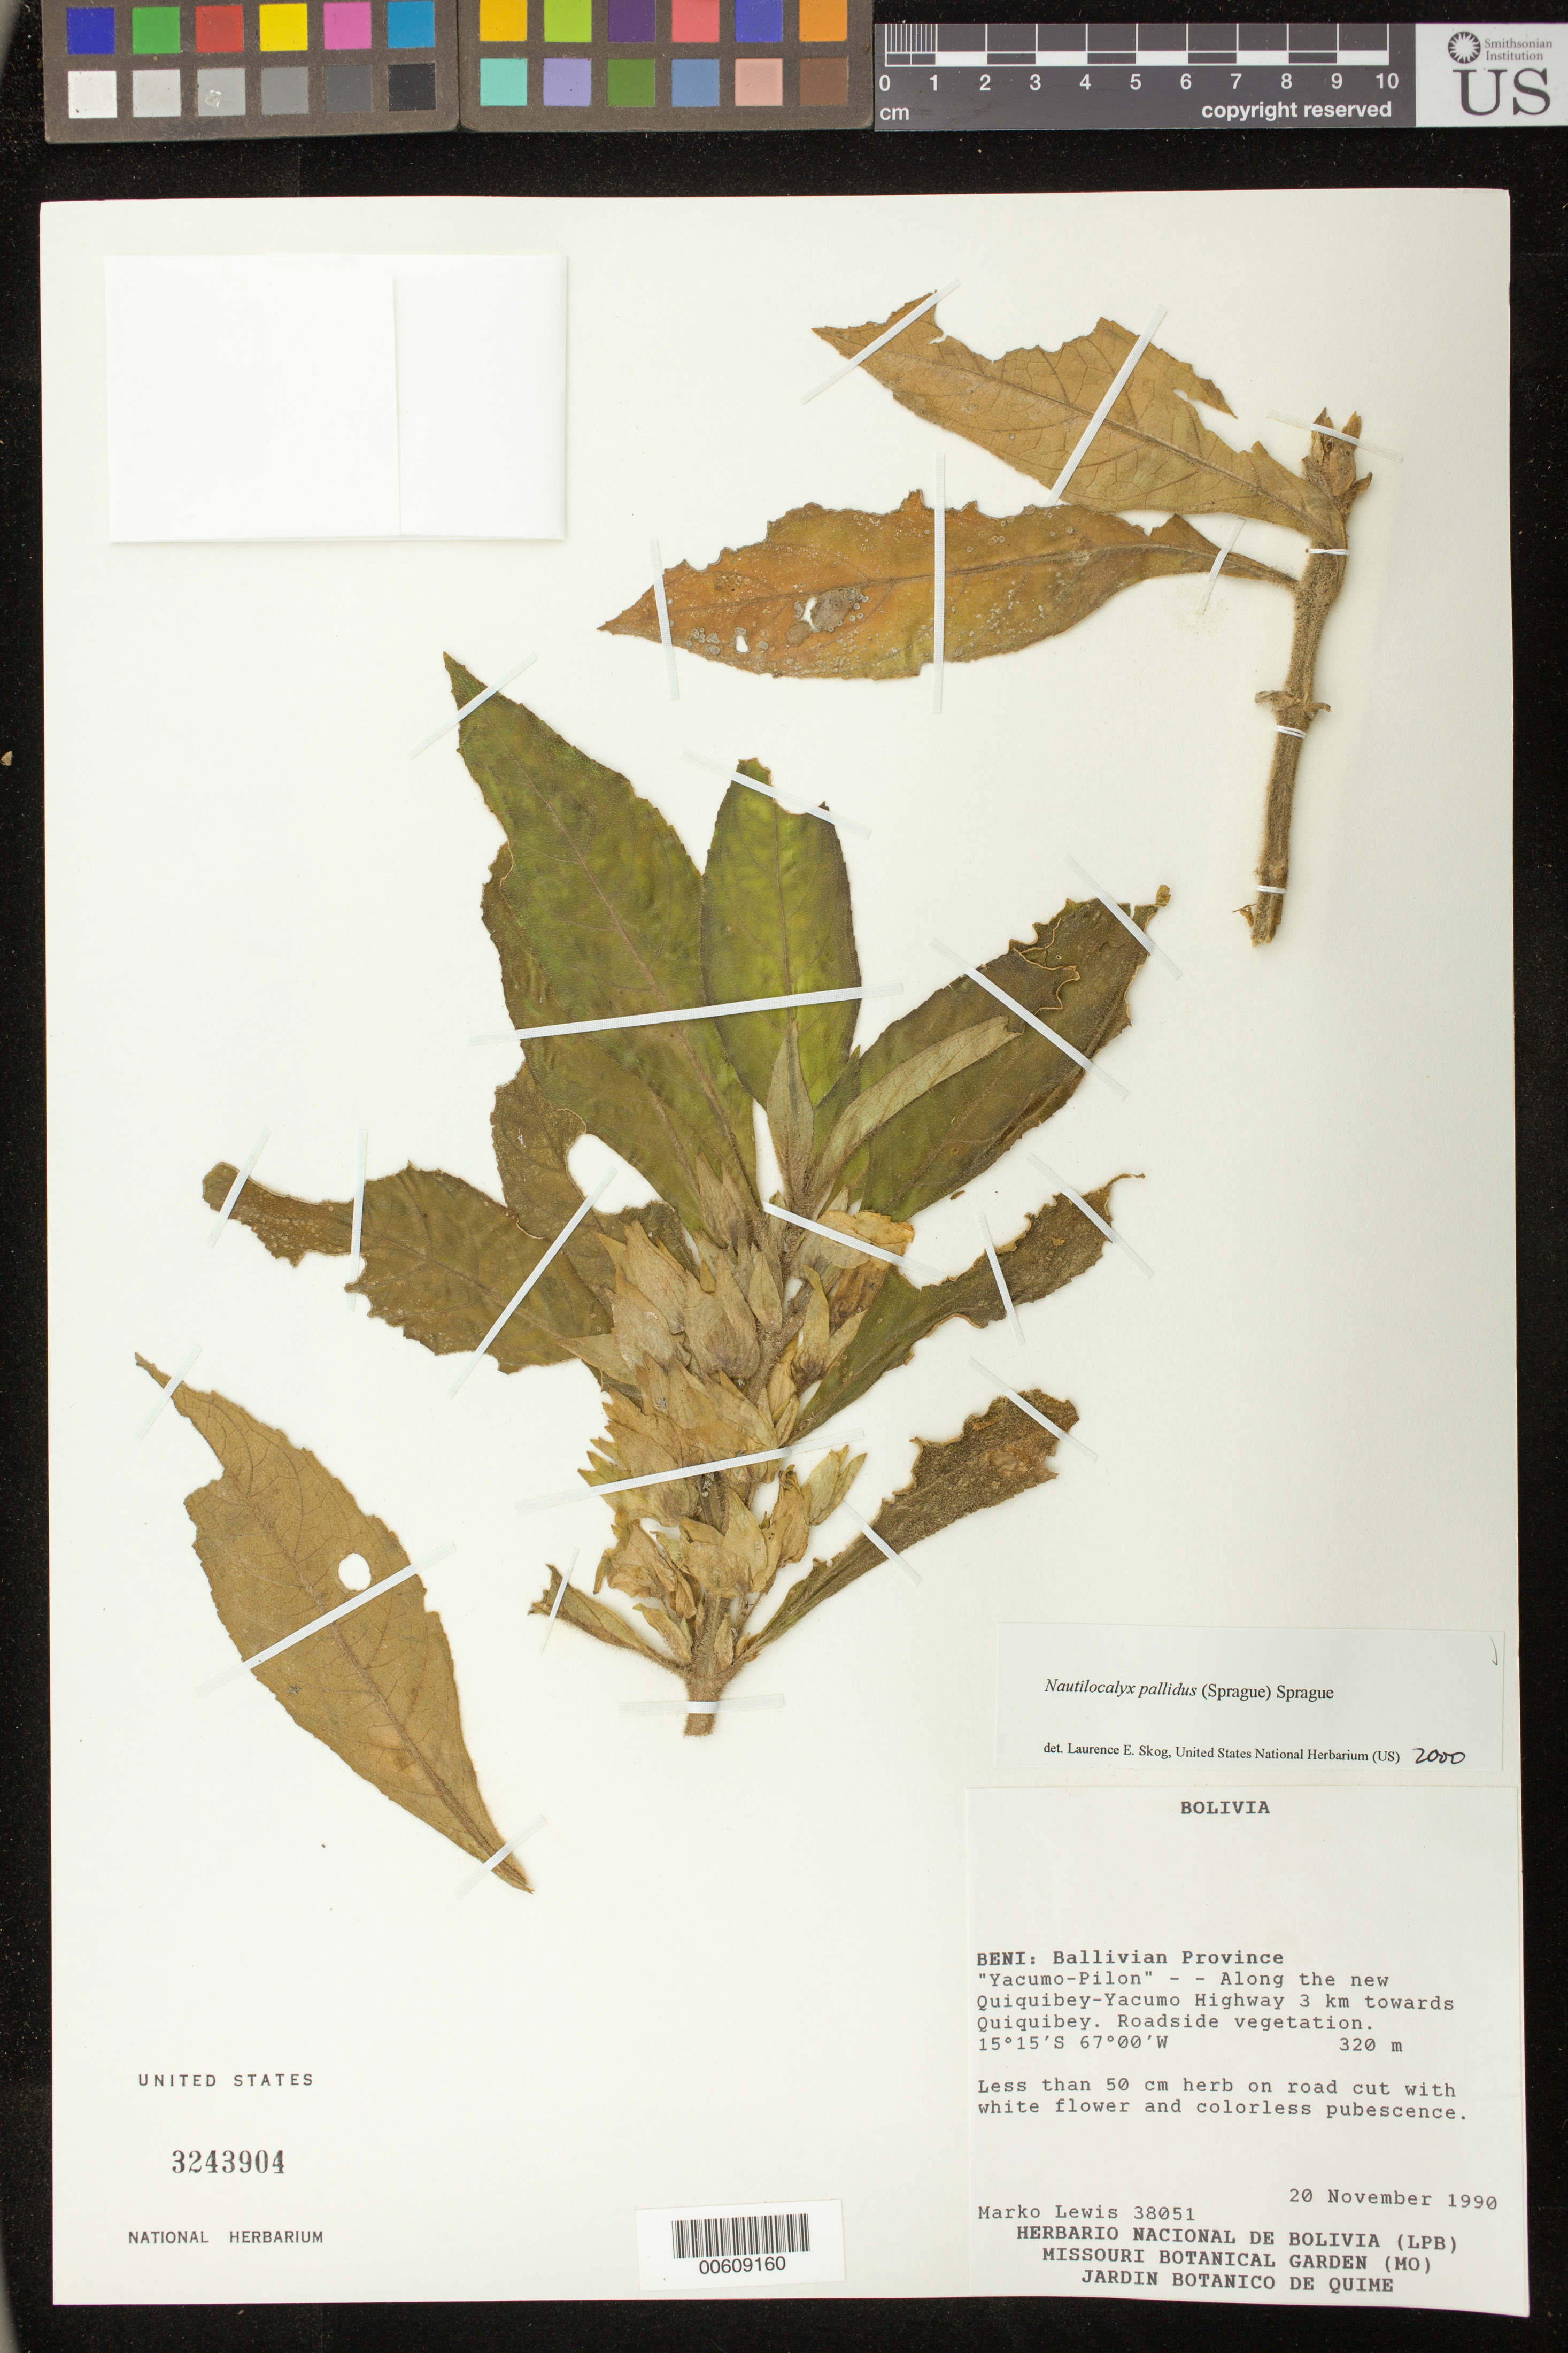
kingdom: Plantae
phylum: Tracheophyta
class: Magnoliopsida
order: Lamiales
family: Gesneriaceae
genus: Nautilocalyx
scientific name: Nautilocalyx pallidus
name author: (Sprague) C. Sprague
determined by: Skog, Laurence E.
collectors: M. Lewis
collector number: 38051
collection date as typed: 20 Nov 1990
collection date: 1990-11-20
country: Bolivia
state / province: Beni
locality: Prov. Ballivian; "Yacumo-Pilon", along the new Quiquibey - Yacumo Highway 3 km towards Quiquibey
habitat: Roadside vegetation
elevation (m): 320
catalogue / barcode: US 3243904